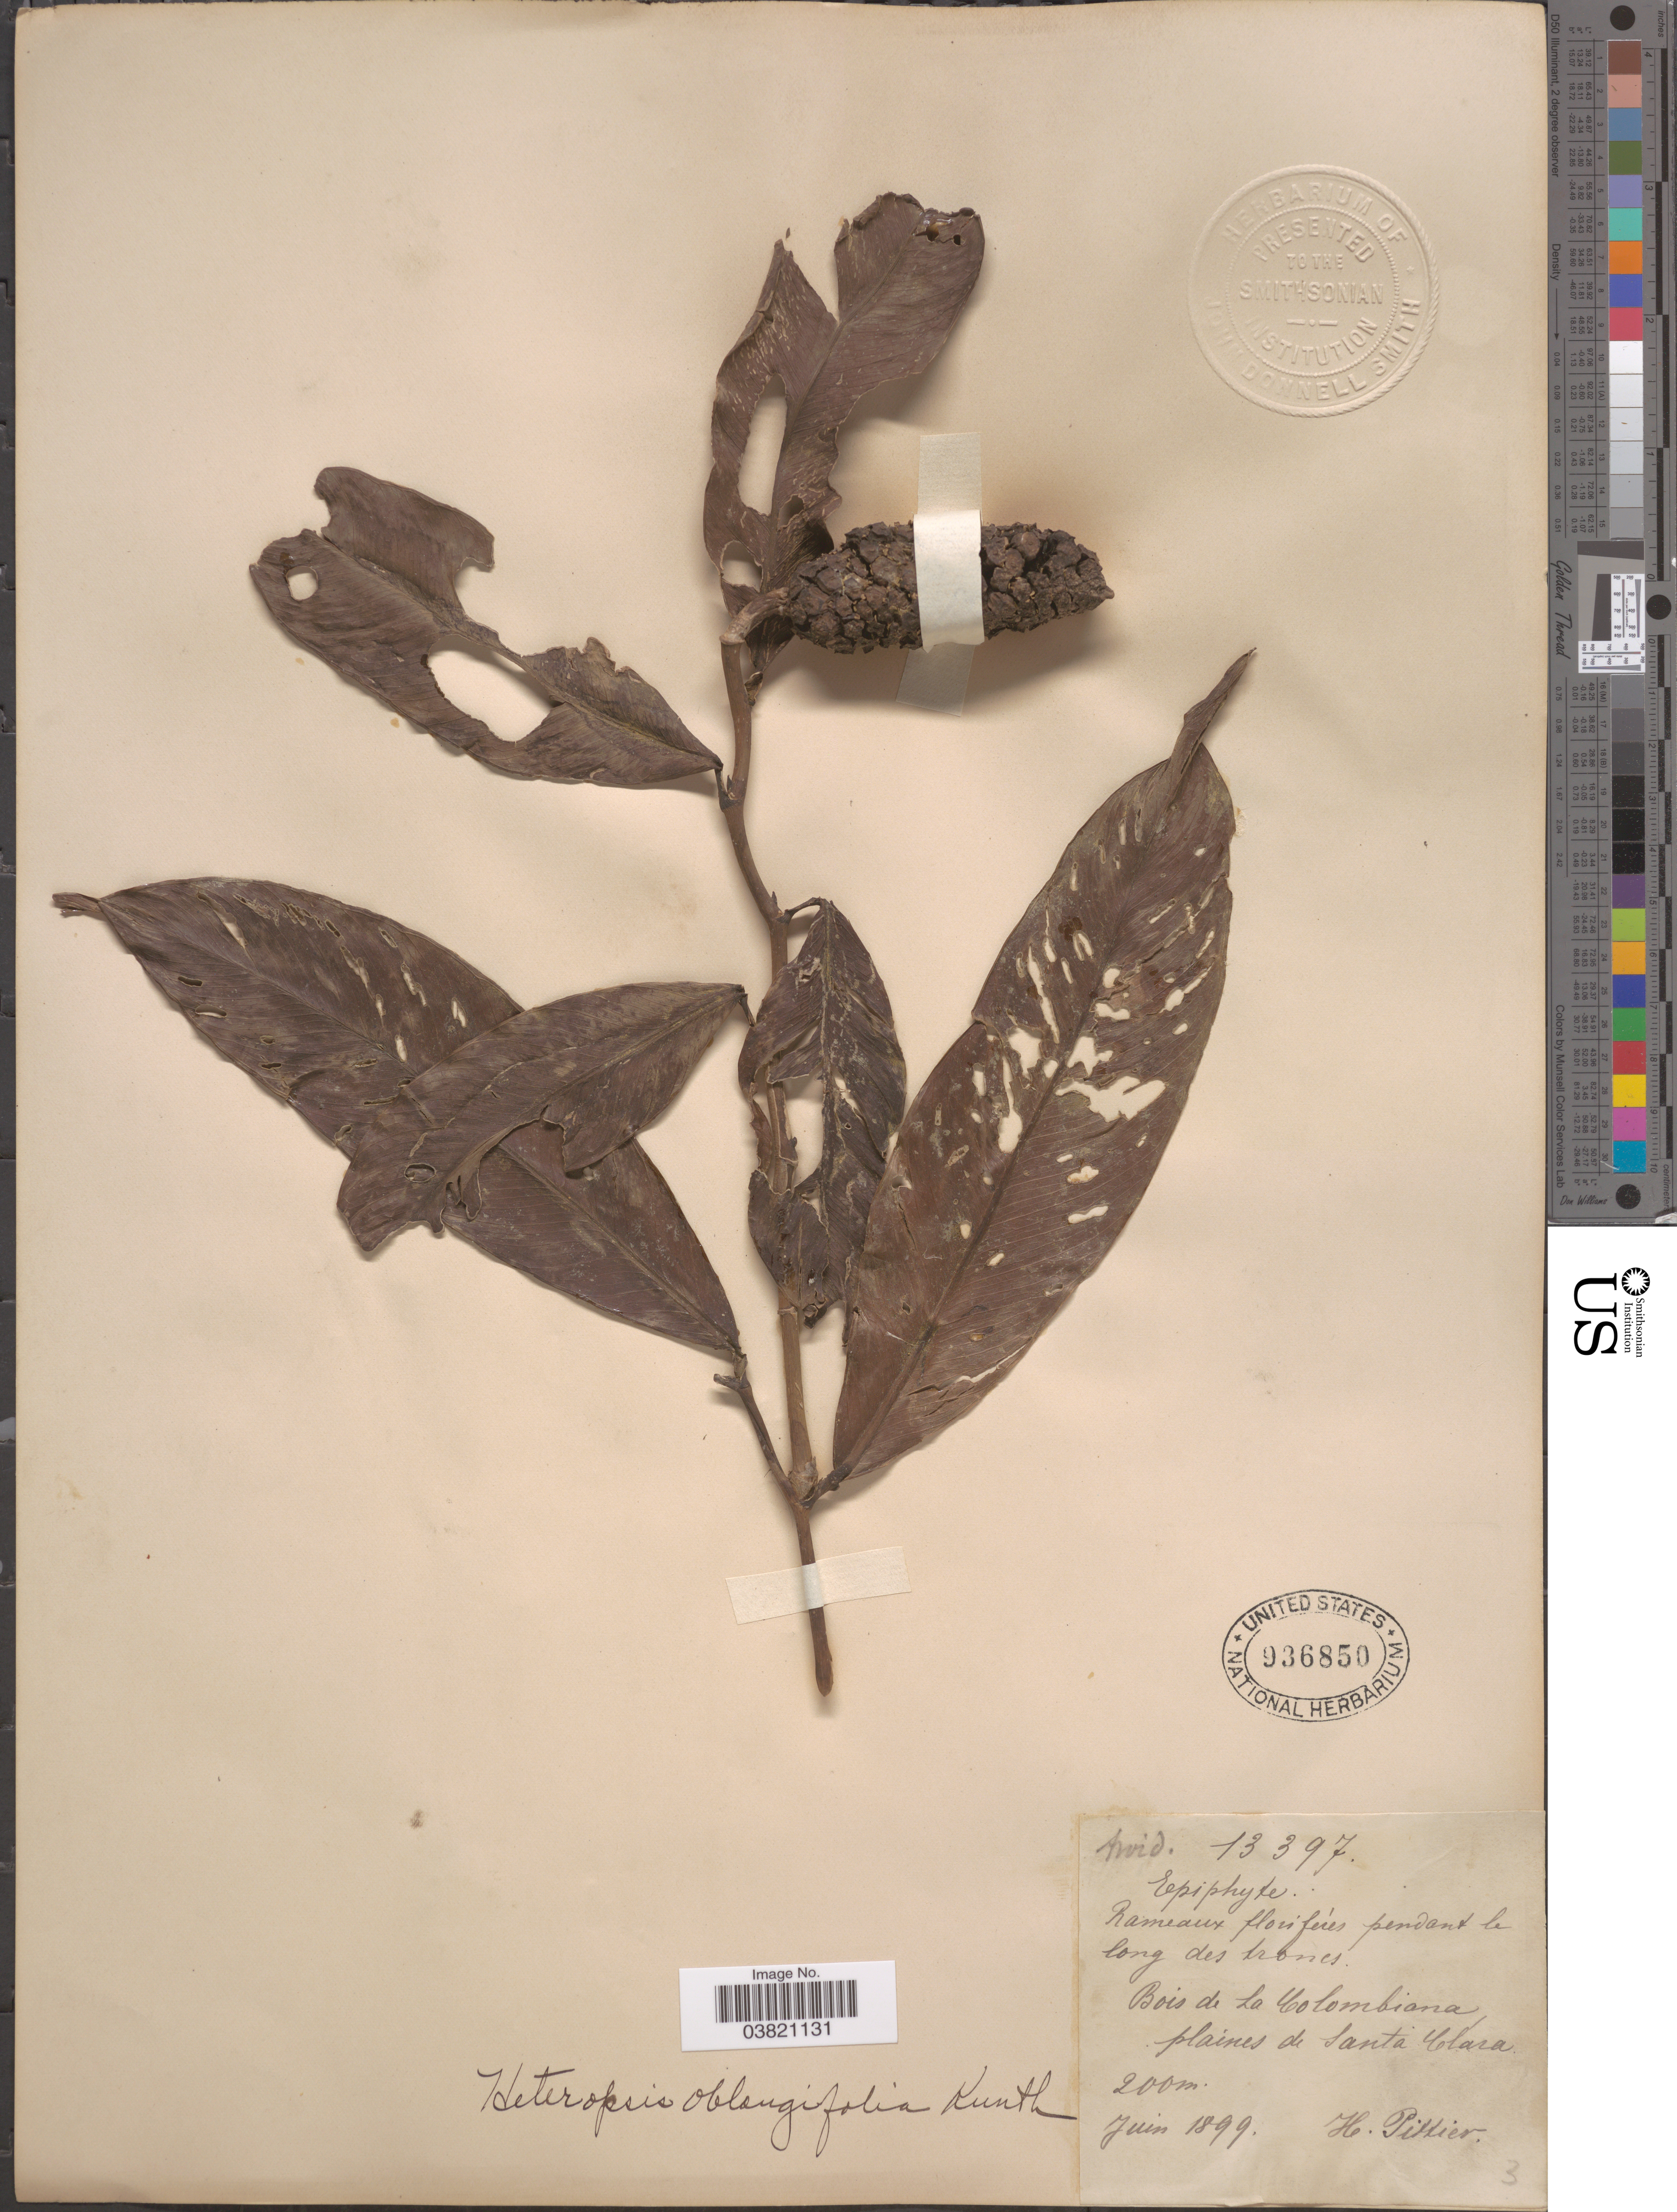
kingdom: Plantae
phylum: Tracheophyta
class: Liliopsida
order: Alismatales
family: Araceae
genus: Heteropsis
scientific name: Heteropsis oblongifolia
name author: Kunth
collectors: H. F. Pittier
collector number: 13397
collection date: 1899-06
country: Costa Rica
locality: Bois de La Colombiana plaines de Santa Clara.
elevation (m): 200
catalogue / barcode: US 936850